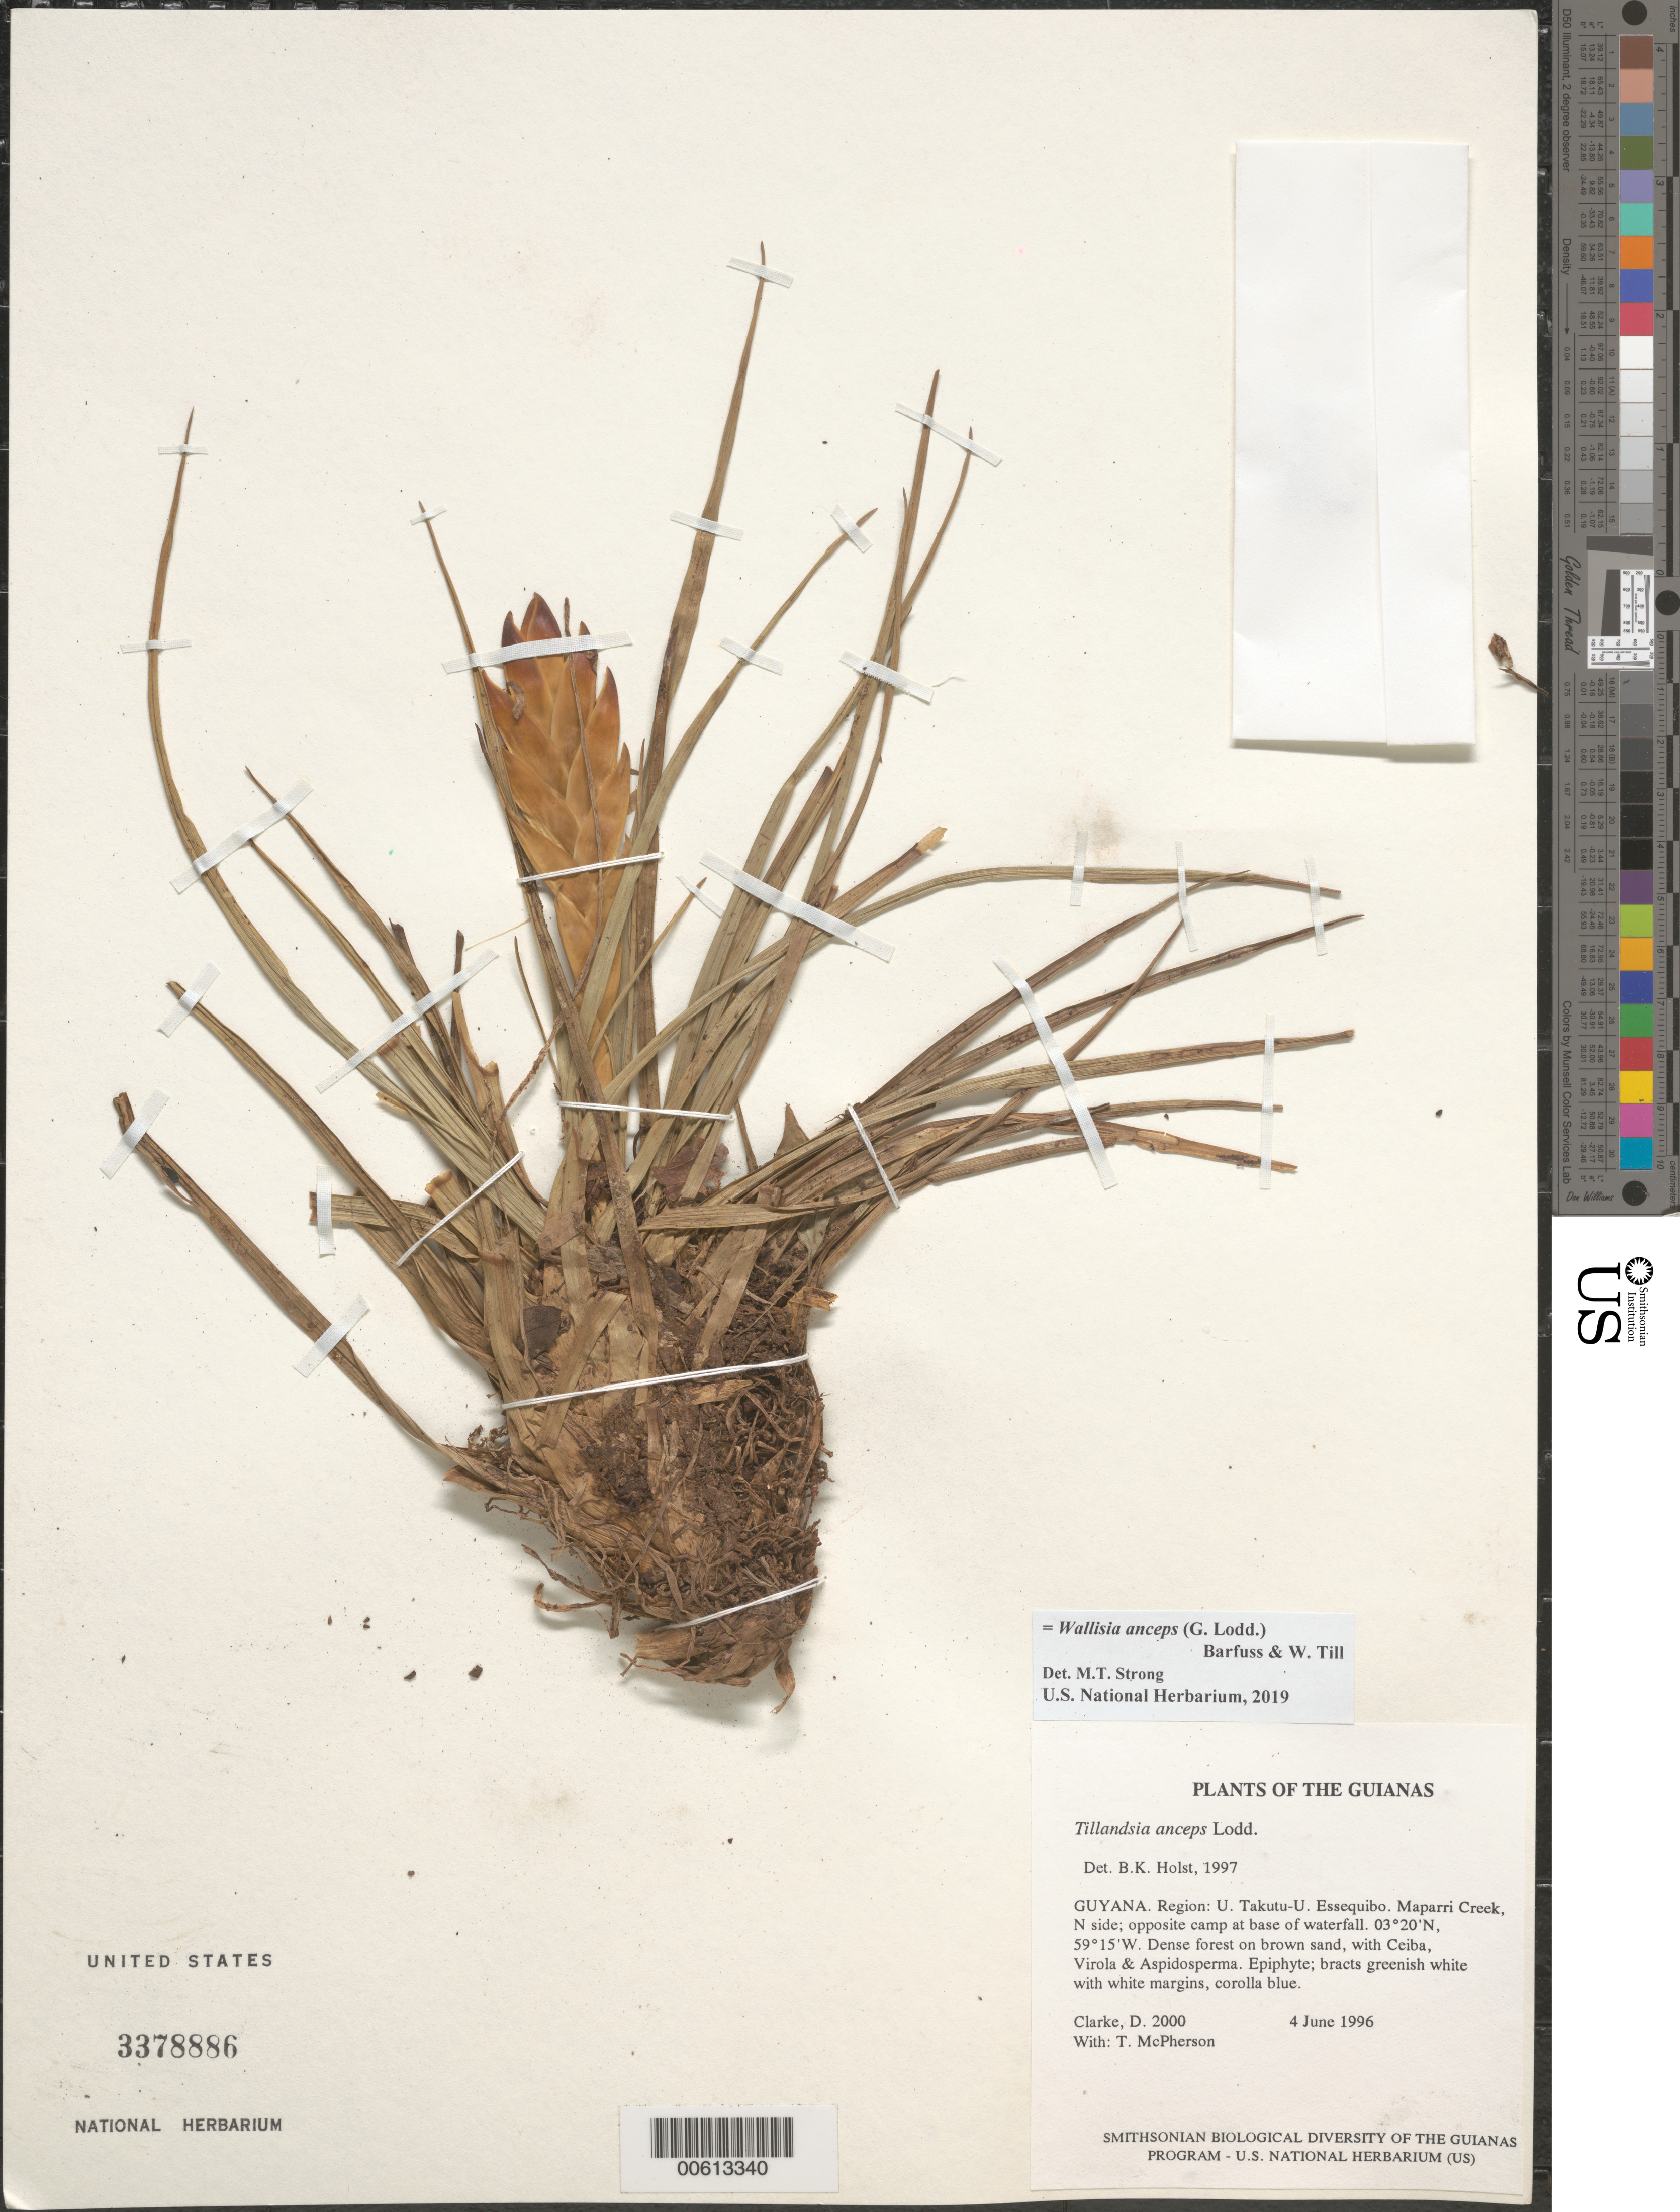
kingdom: Plantae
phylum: Tracheophyta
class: Liliopsida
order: Poales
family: Bromeliaceae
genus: Wallisia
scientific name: Wallisia anceps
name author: (G. Lodd.) Barfuss & W. Till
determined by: Strong, Mark T., (BOT), Smithsonian Institution - National Museum of Natural History (UNITED STATES)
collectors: H. D. Clarke & T. McPherson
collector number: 2000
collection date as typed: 5 June 1996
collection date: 1996-06-05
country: Guyana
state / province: U. Takutu-U. Essequibo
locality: Maparri Creek, N side; opposite camp at base of waterfall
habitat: Streamside vegetation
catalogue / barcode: US 3378886